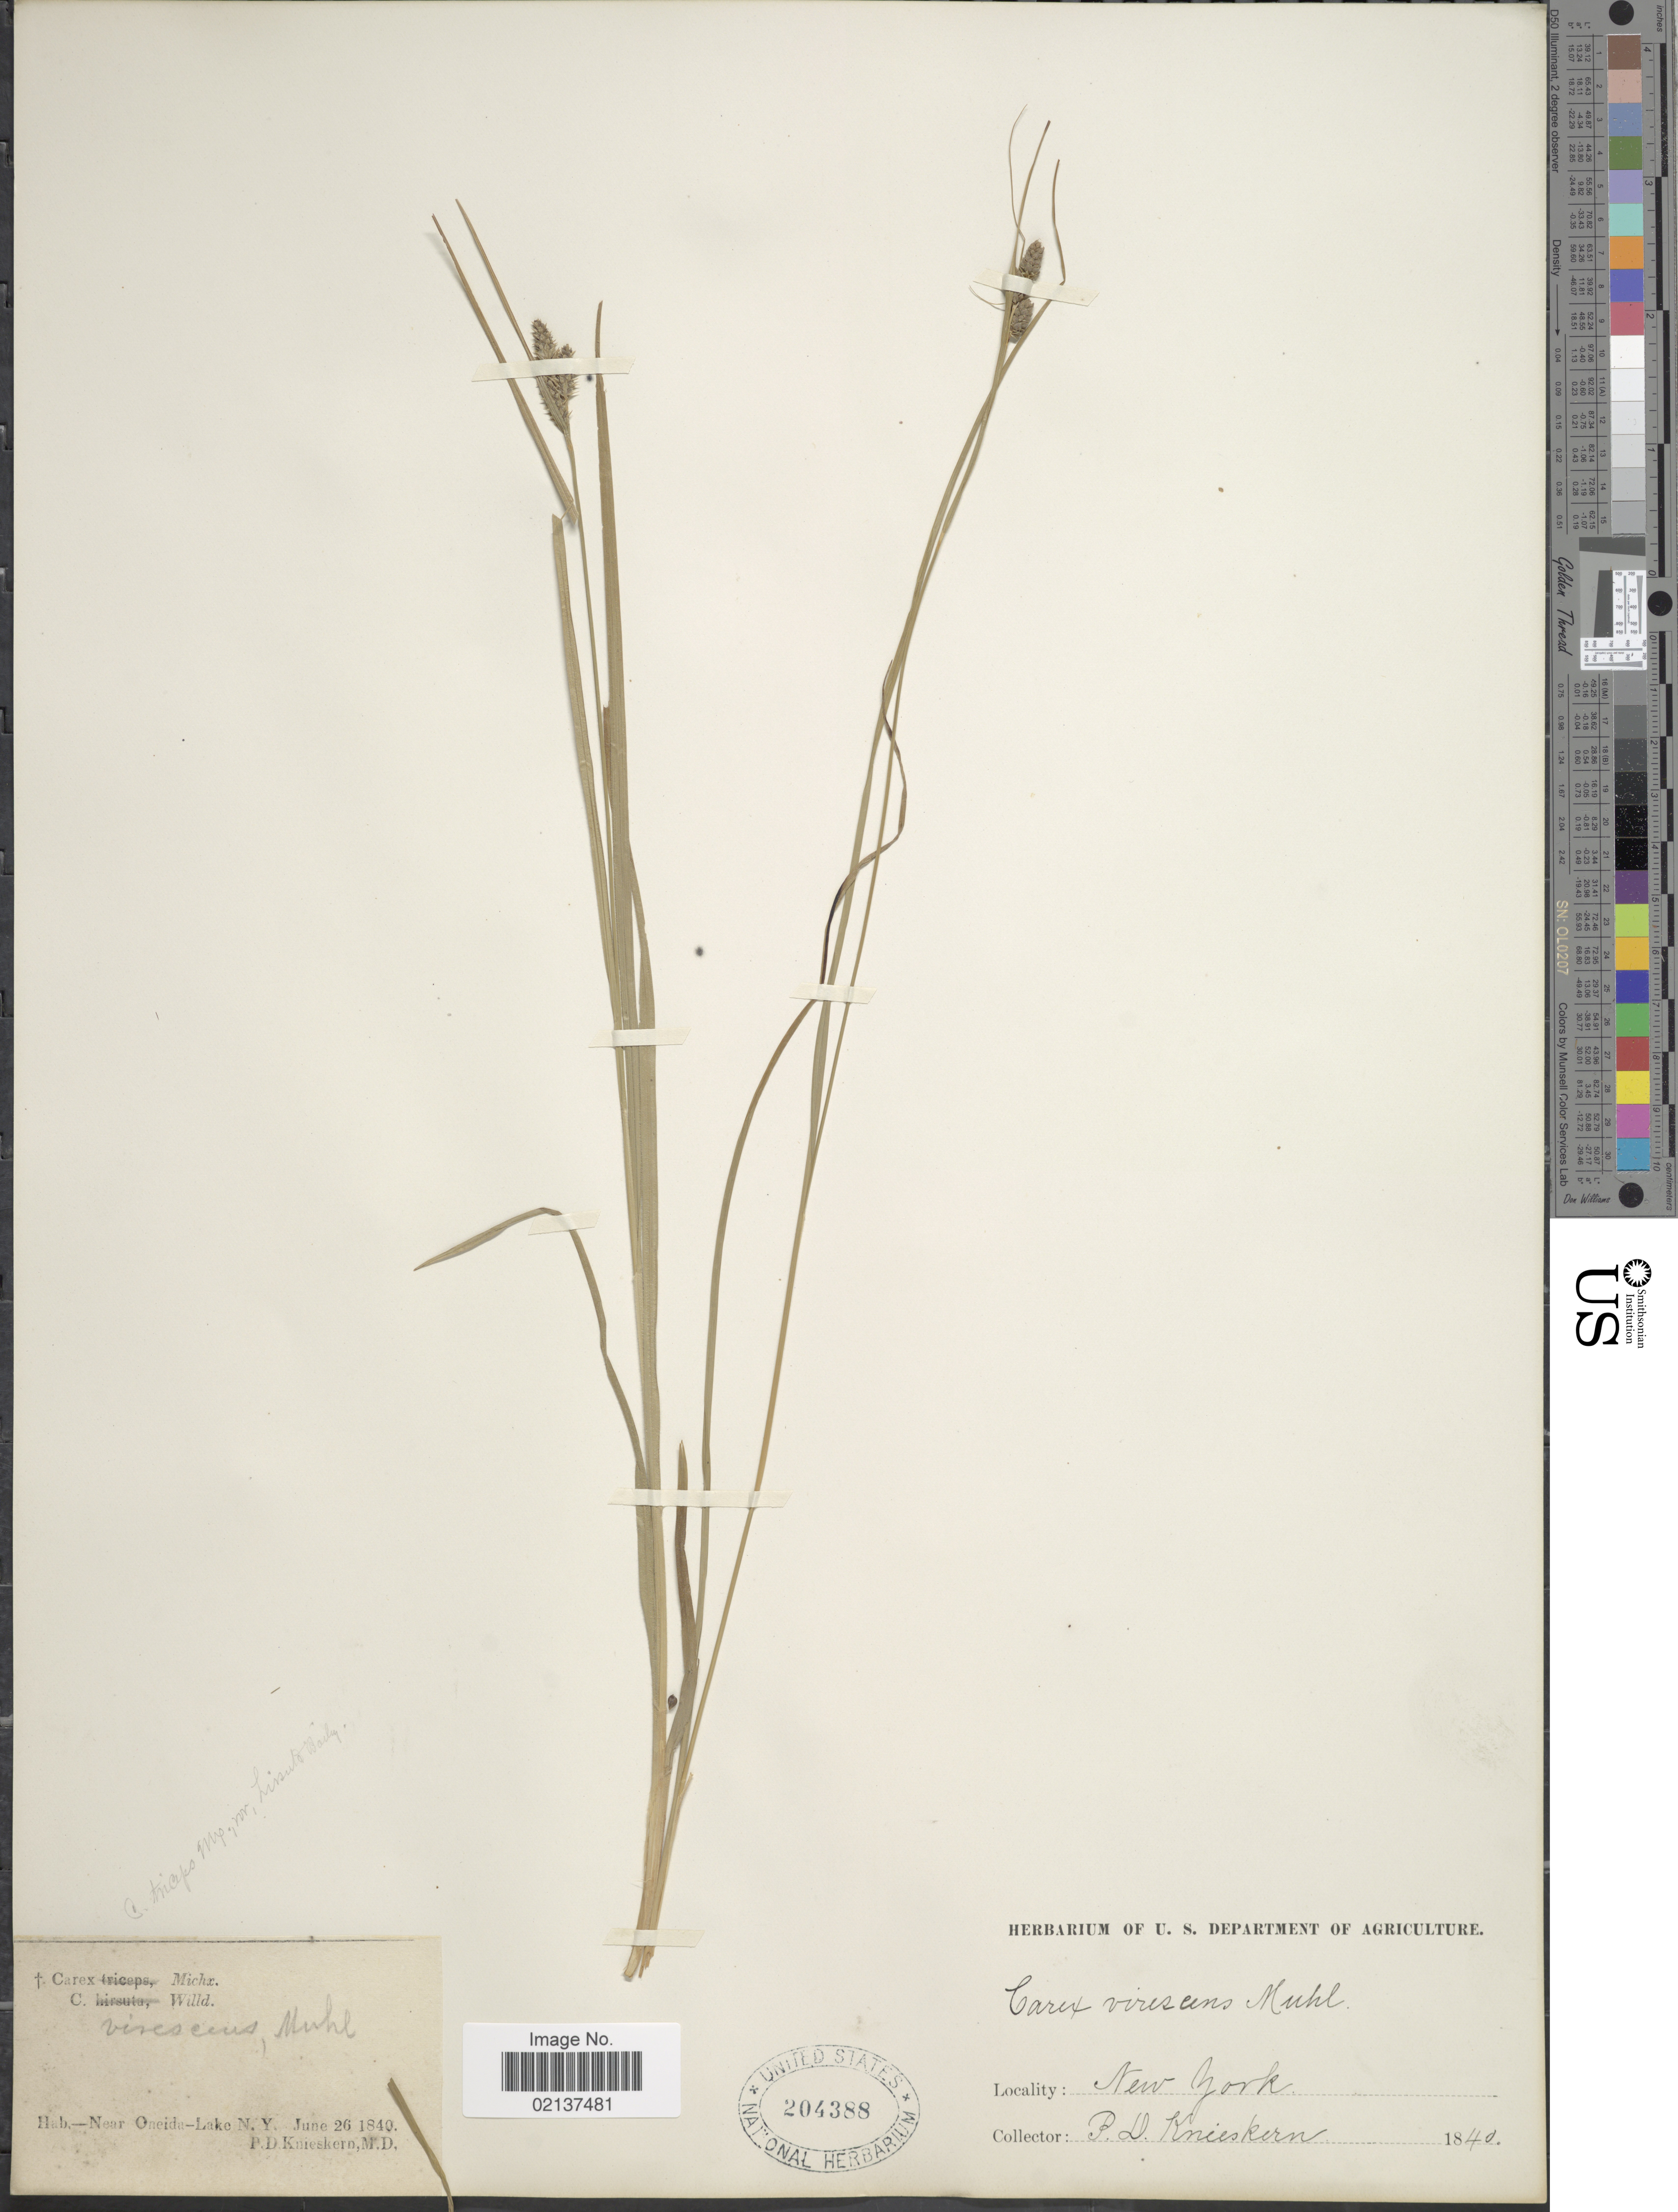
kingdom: Plantae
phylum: Tracheophyta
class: Liliopsida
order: Poales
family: Cyperaceae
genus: Carex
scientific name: Carex hirsutella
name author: Mack.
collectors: P. D. Knieskern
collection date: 1840-06-26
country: United States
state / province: New York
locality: Near Oneida, Lake N.Y.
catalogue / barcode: US 204388